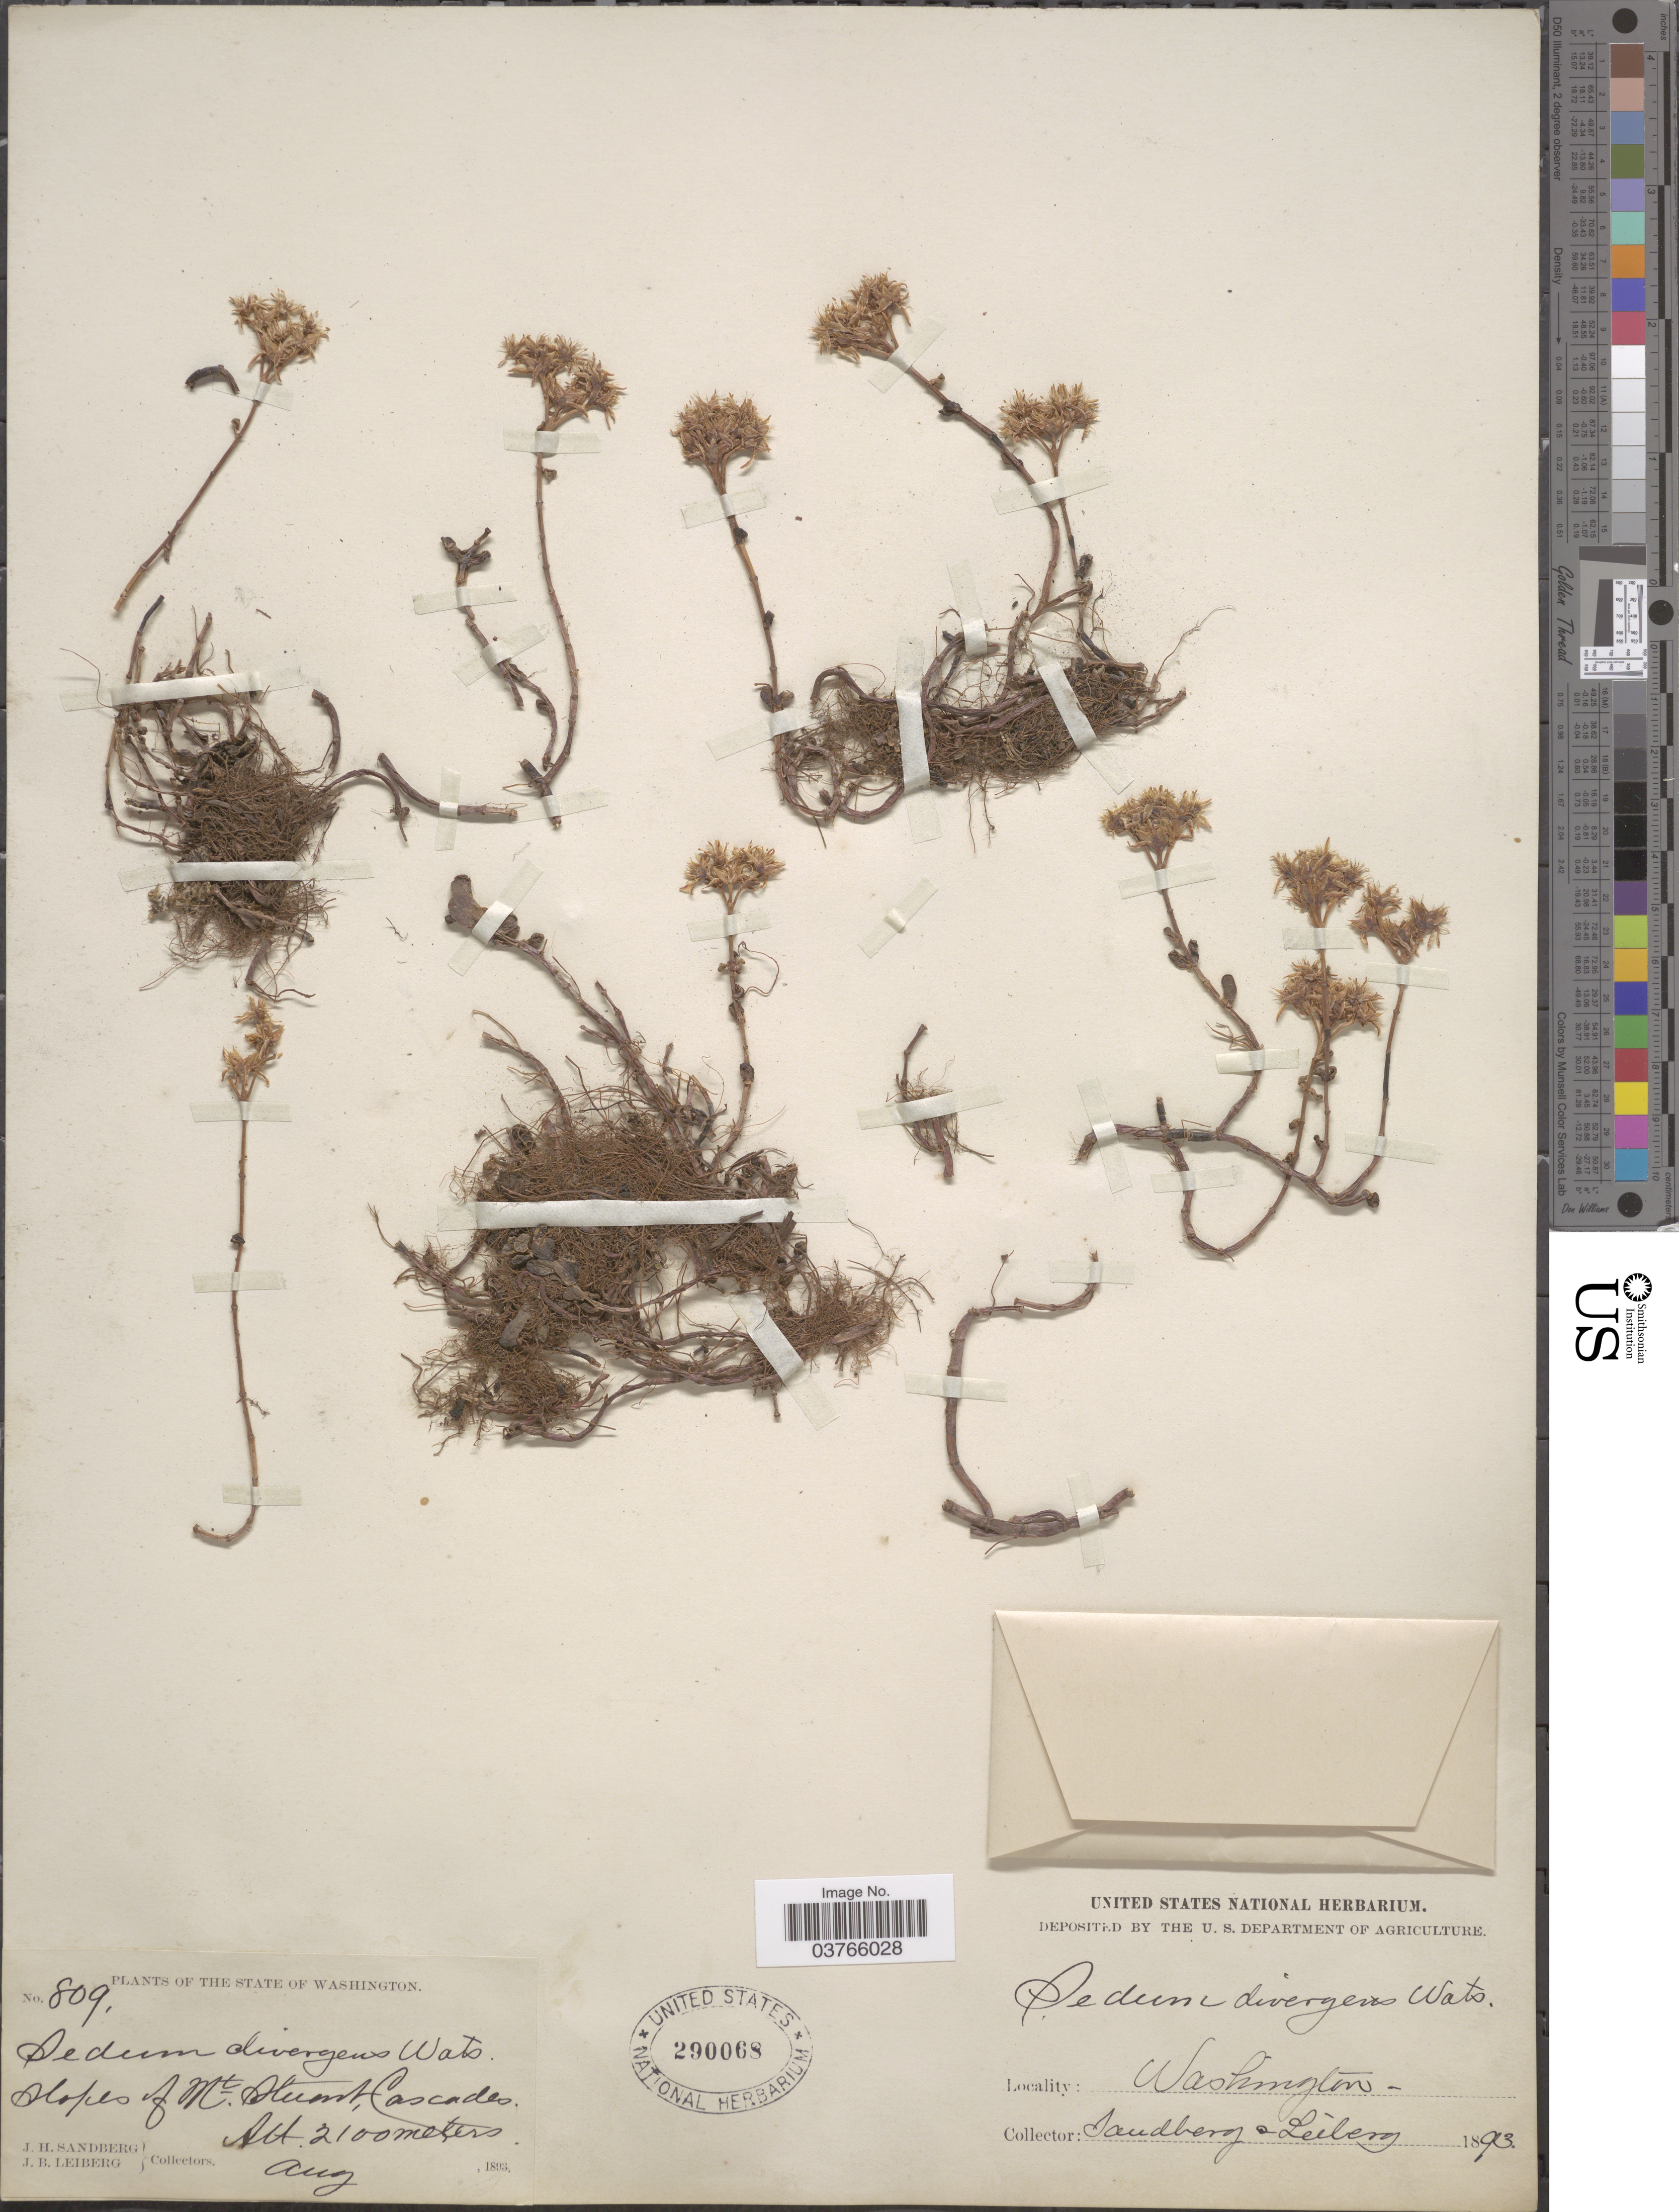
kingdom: Plantae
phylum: Tracheophyta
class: Magnoliopsida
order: Saxifragales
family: Crassulaceae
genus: Sedum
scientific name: Sedum divergens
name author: Greene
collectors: J. H. Sandberg & J. B. Leiberg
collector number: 809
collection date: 1893-08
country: United States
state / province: Washington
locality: Slopes of Mt. Stuart, Cascades.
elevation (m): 2100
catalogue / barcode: US 290068